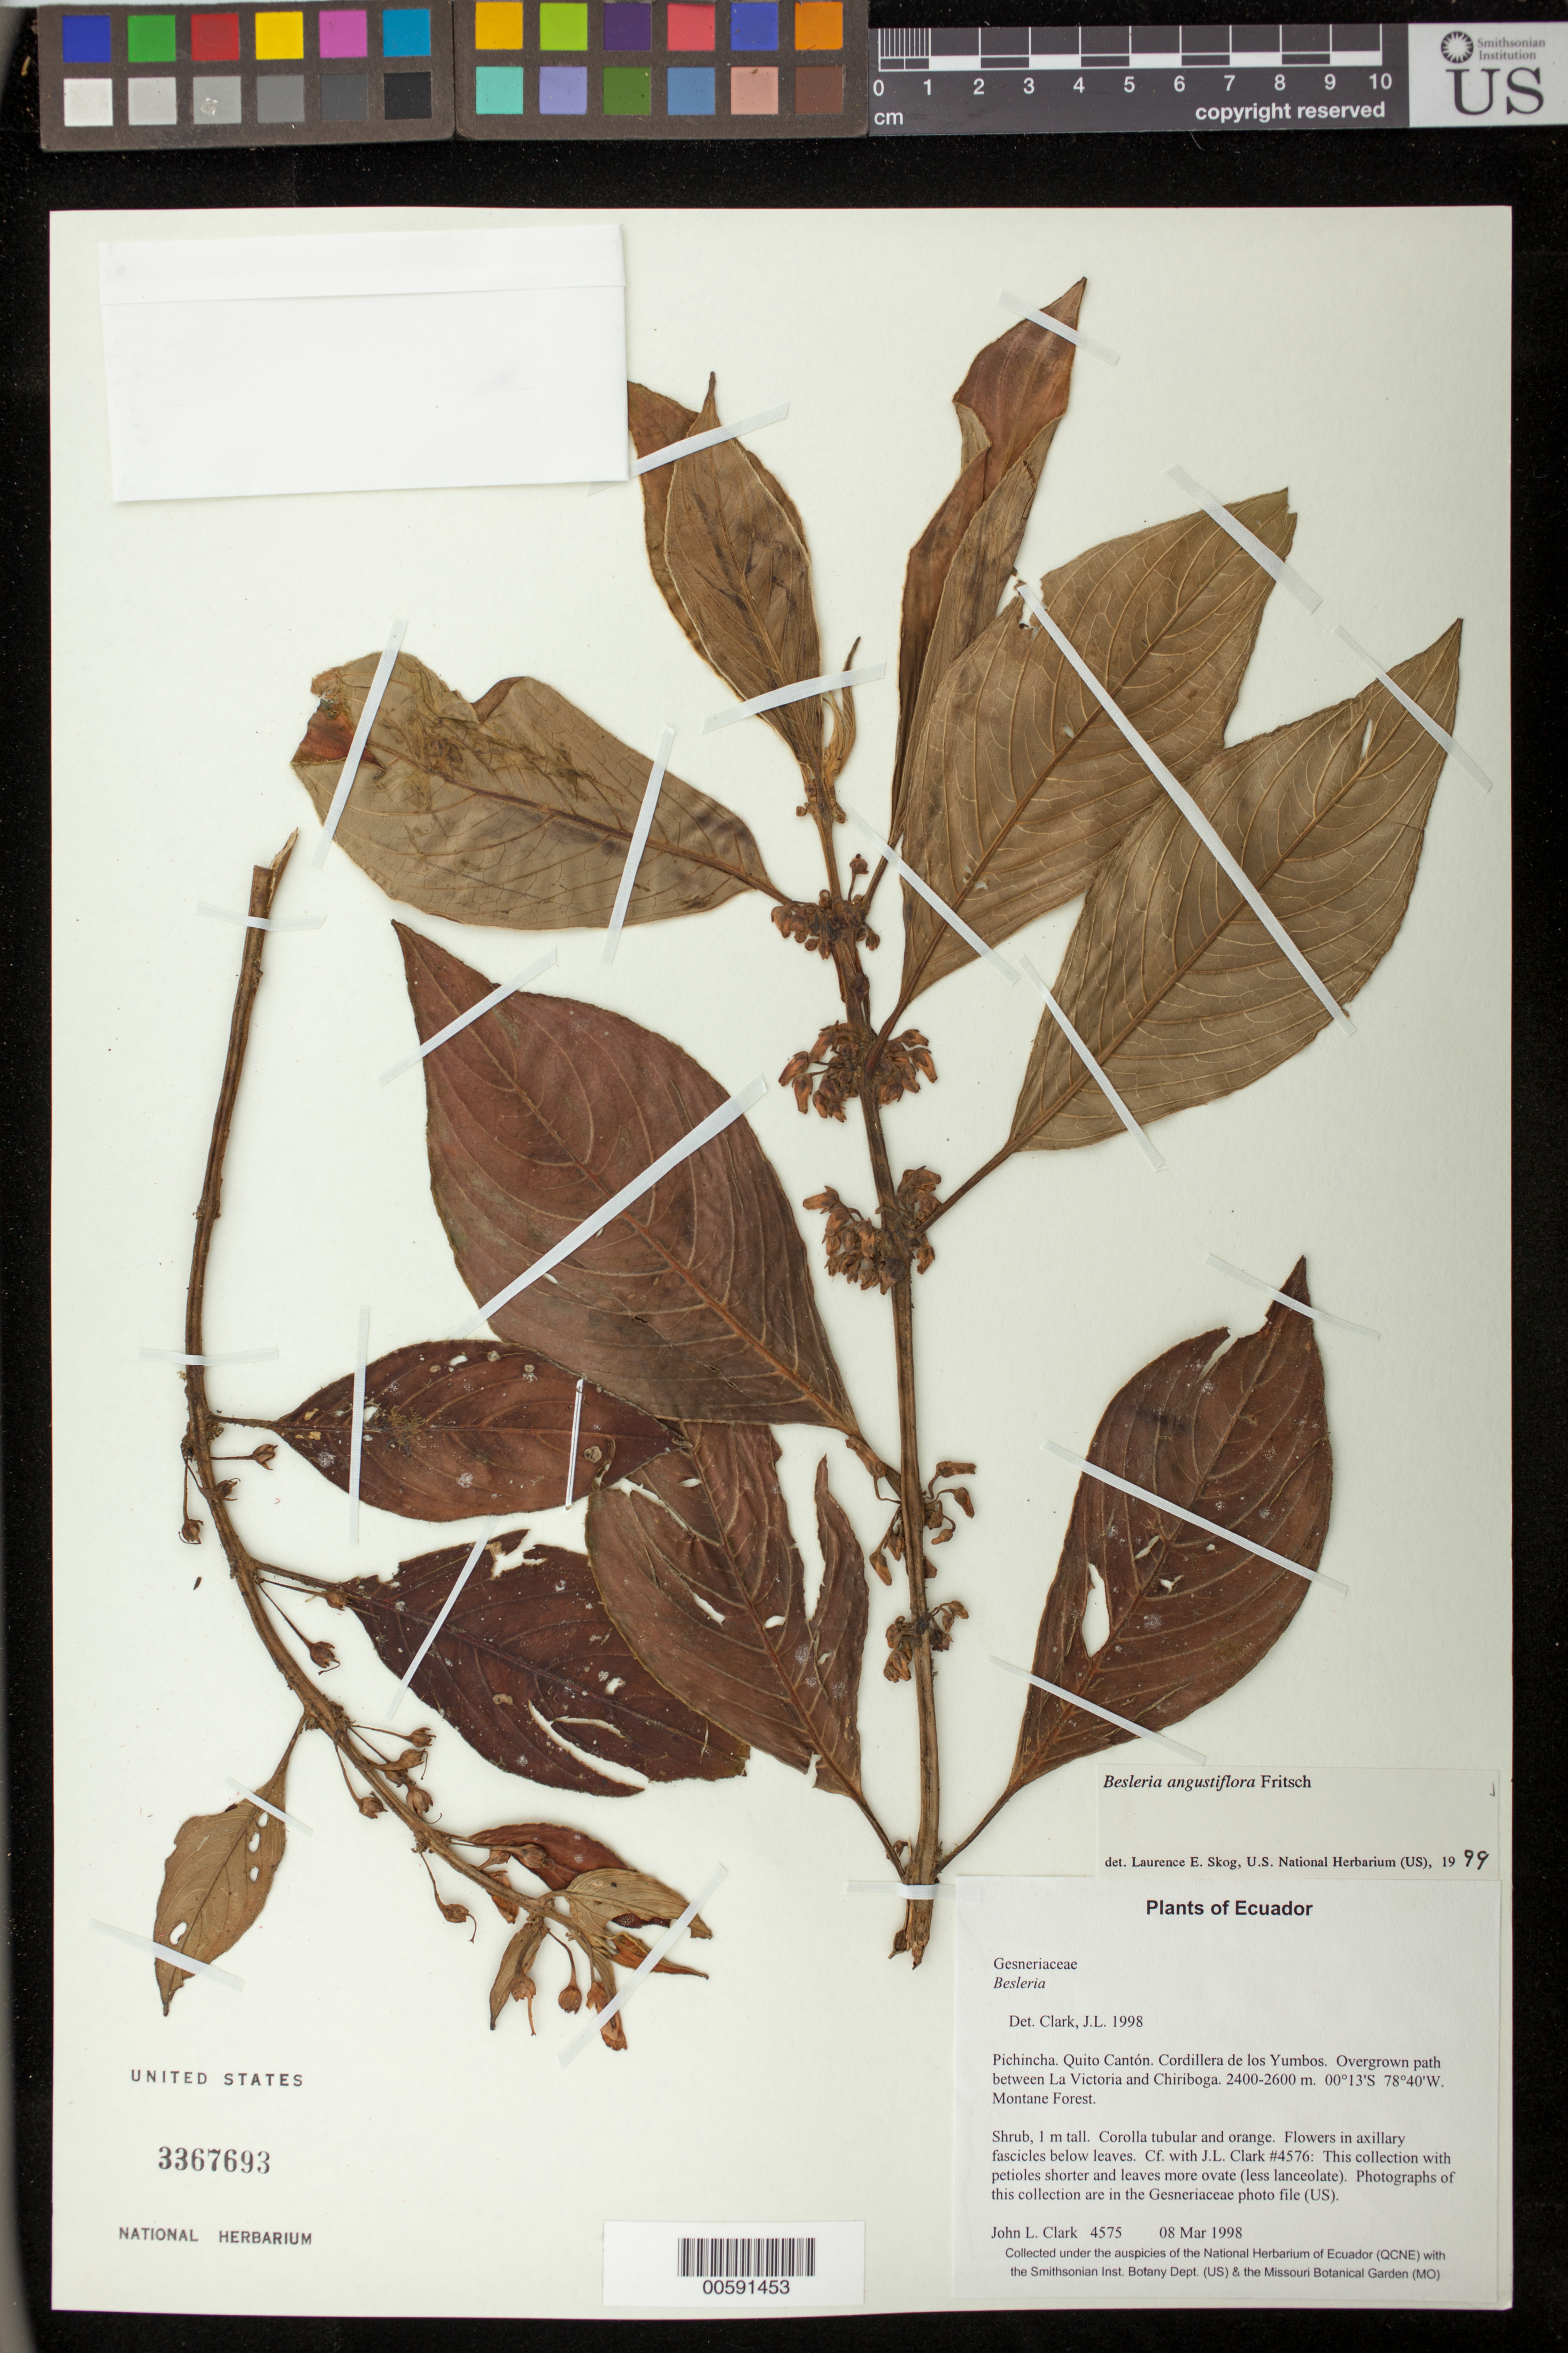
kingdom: Plantae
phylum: Tracheophyta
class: Magnoliopsida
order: Lamiales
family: Gesneriaceae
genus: Besleria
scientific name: Besleria angustiflora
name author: Fritsch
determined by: Clark, J. L., (SEL), The Marie Selby Botanical Garden (UNITED STATES)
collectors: J. L. Clark & S. Nazzaro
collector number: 4575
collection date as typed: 08 Mar 1998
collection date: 1998-03-08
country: Ecuador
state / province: Pichincha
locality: Quito Cantón. Cordillera de los Yumbos. Overgrown path between La Victoria and Chiriboga.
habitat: Montane Forest.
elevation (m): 2400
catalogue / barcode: US 3367693